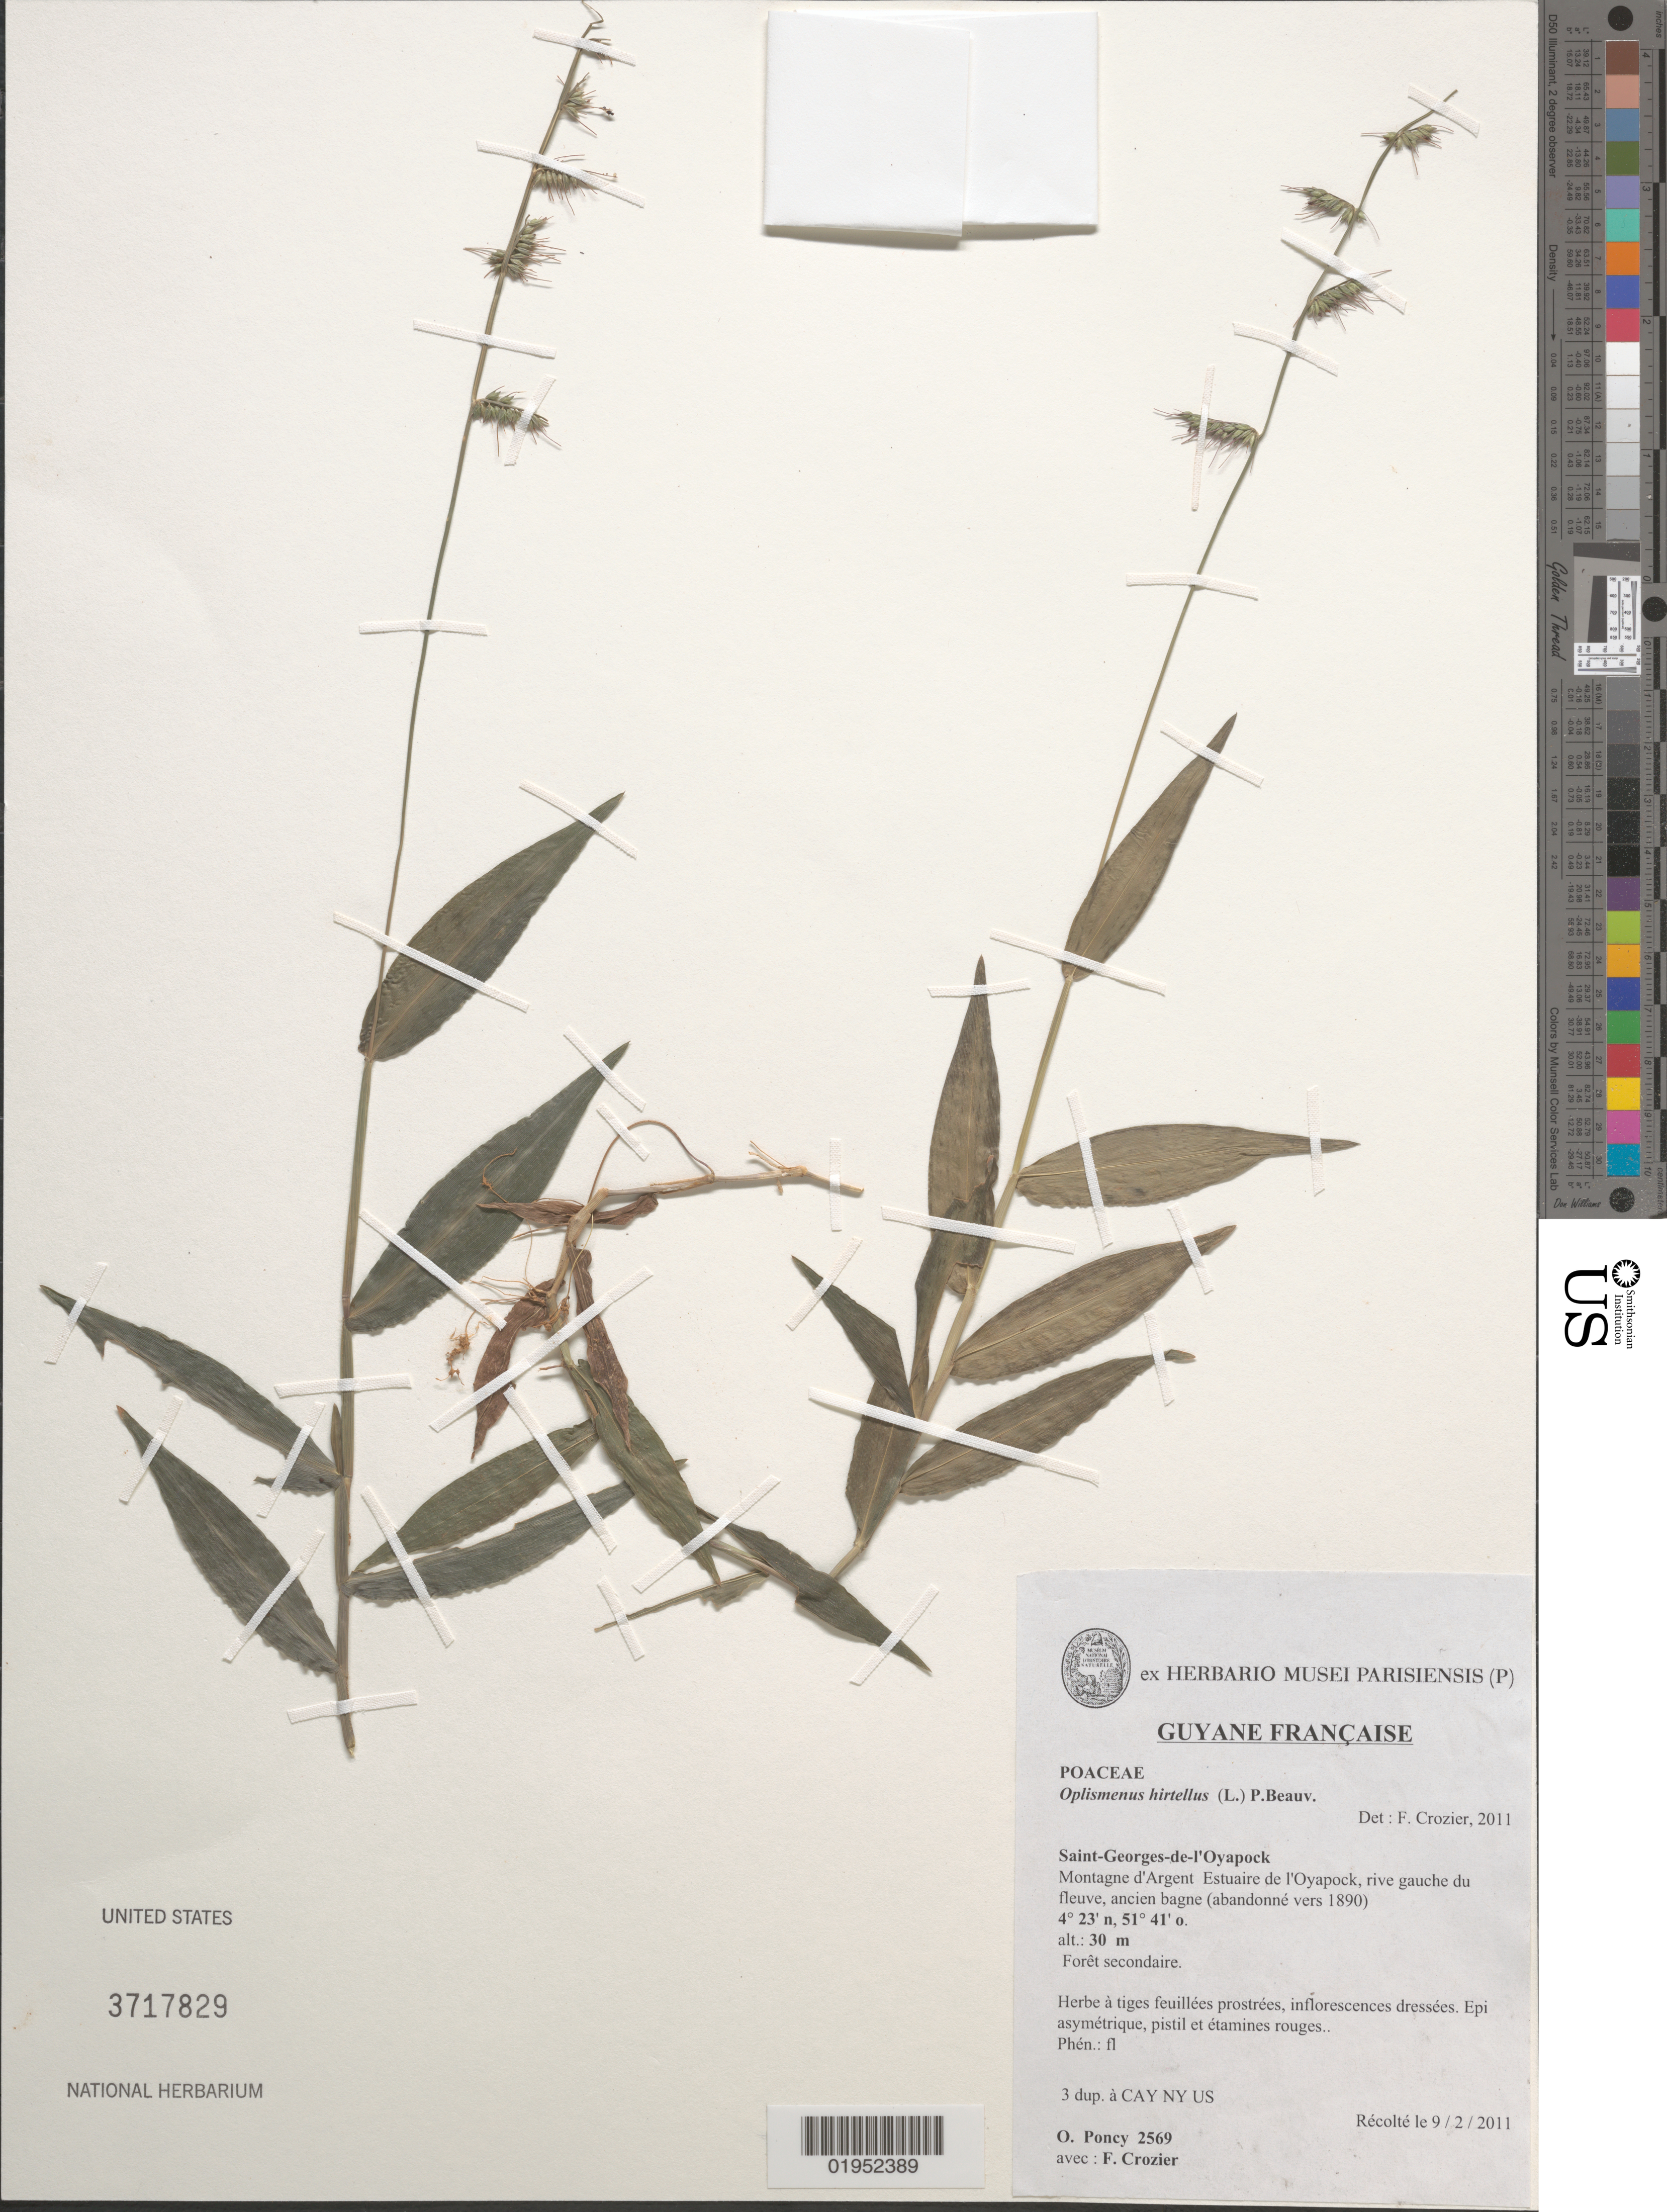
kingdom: Plantae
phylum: Tracheophyta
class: Liliopsida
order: Poales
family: Poaceae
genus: Oplismenus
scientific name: Oplismenus hirtellus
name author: (L.) P. Beauv.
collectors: O. Poncy & F. Crozier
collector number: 2569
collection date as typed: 9 Feb 2011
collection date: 2011-02-09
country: French Guiana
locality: Saint-Georges-de-l'Oyapock: Montagne d'Argent Estuaire de l'Oyapock, rive gauche du fleuve, ancien bagne (abandonne vers 1890)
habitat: Foret secondaire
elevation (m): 30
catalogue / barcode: US 3717829